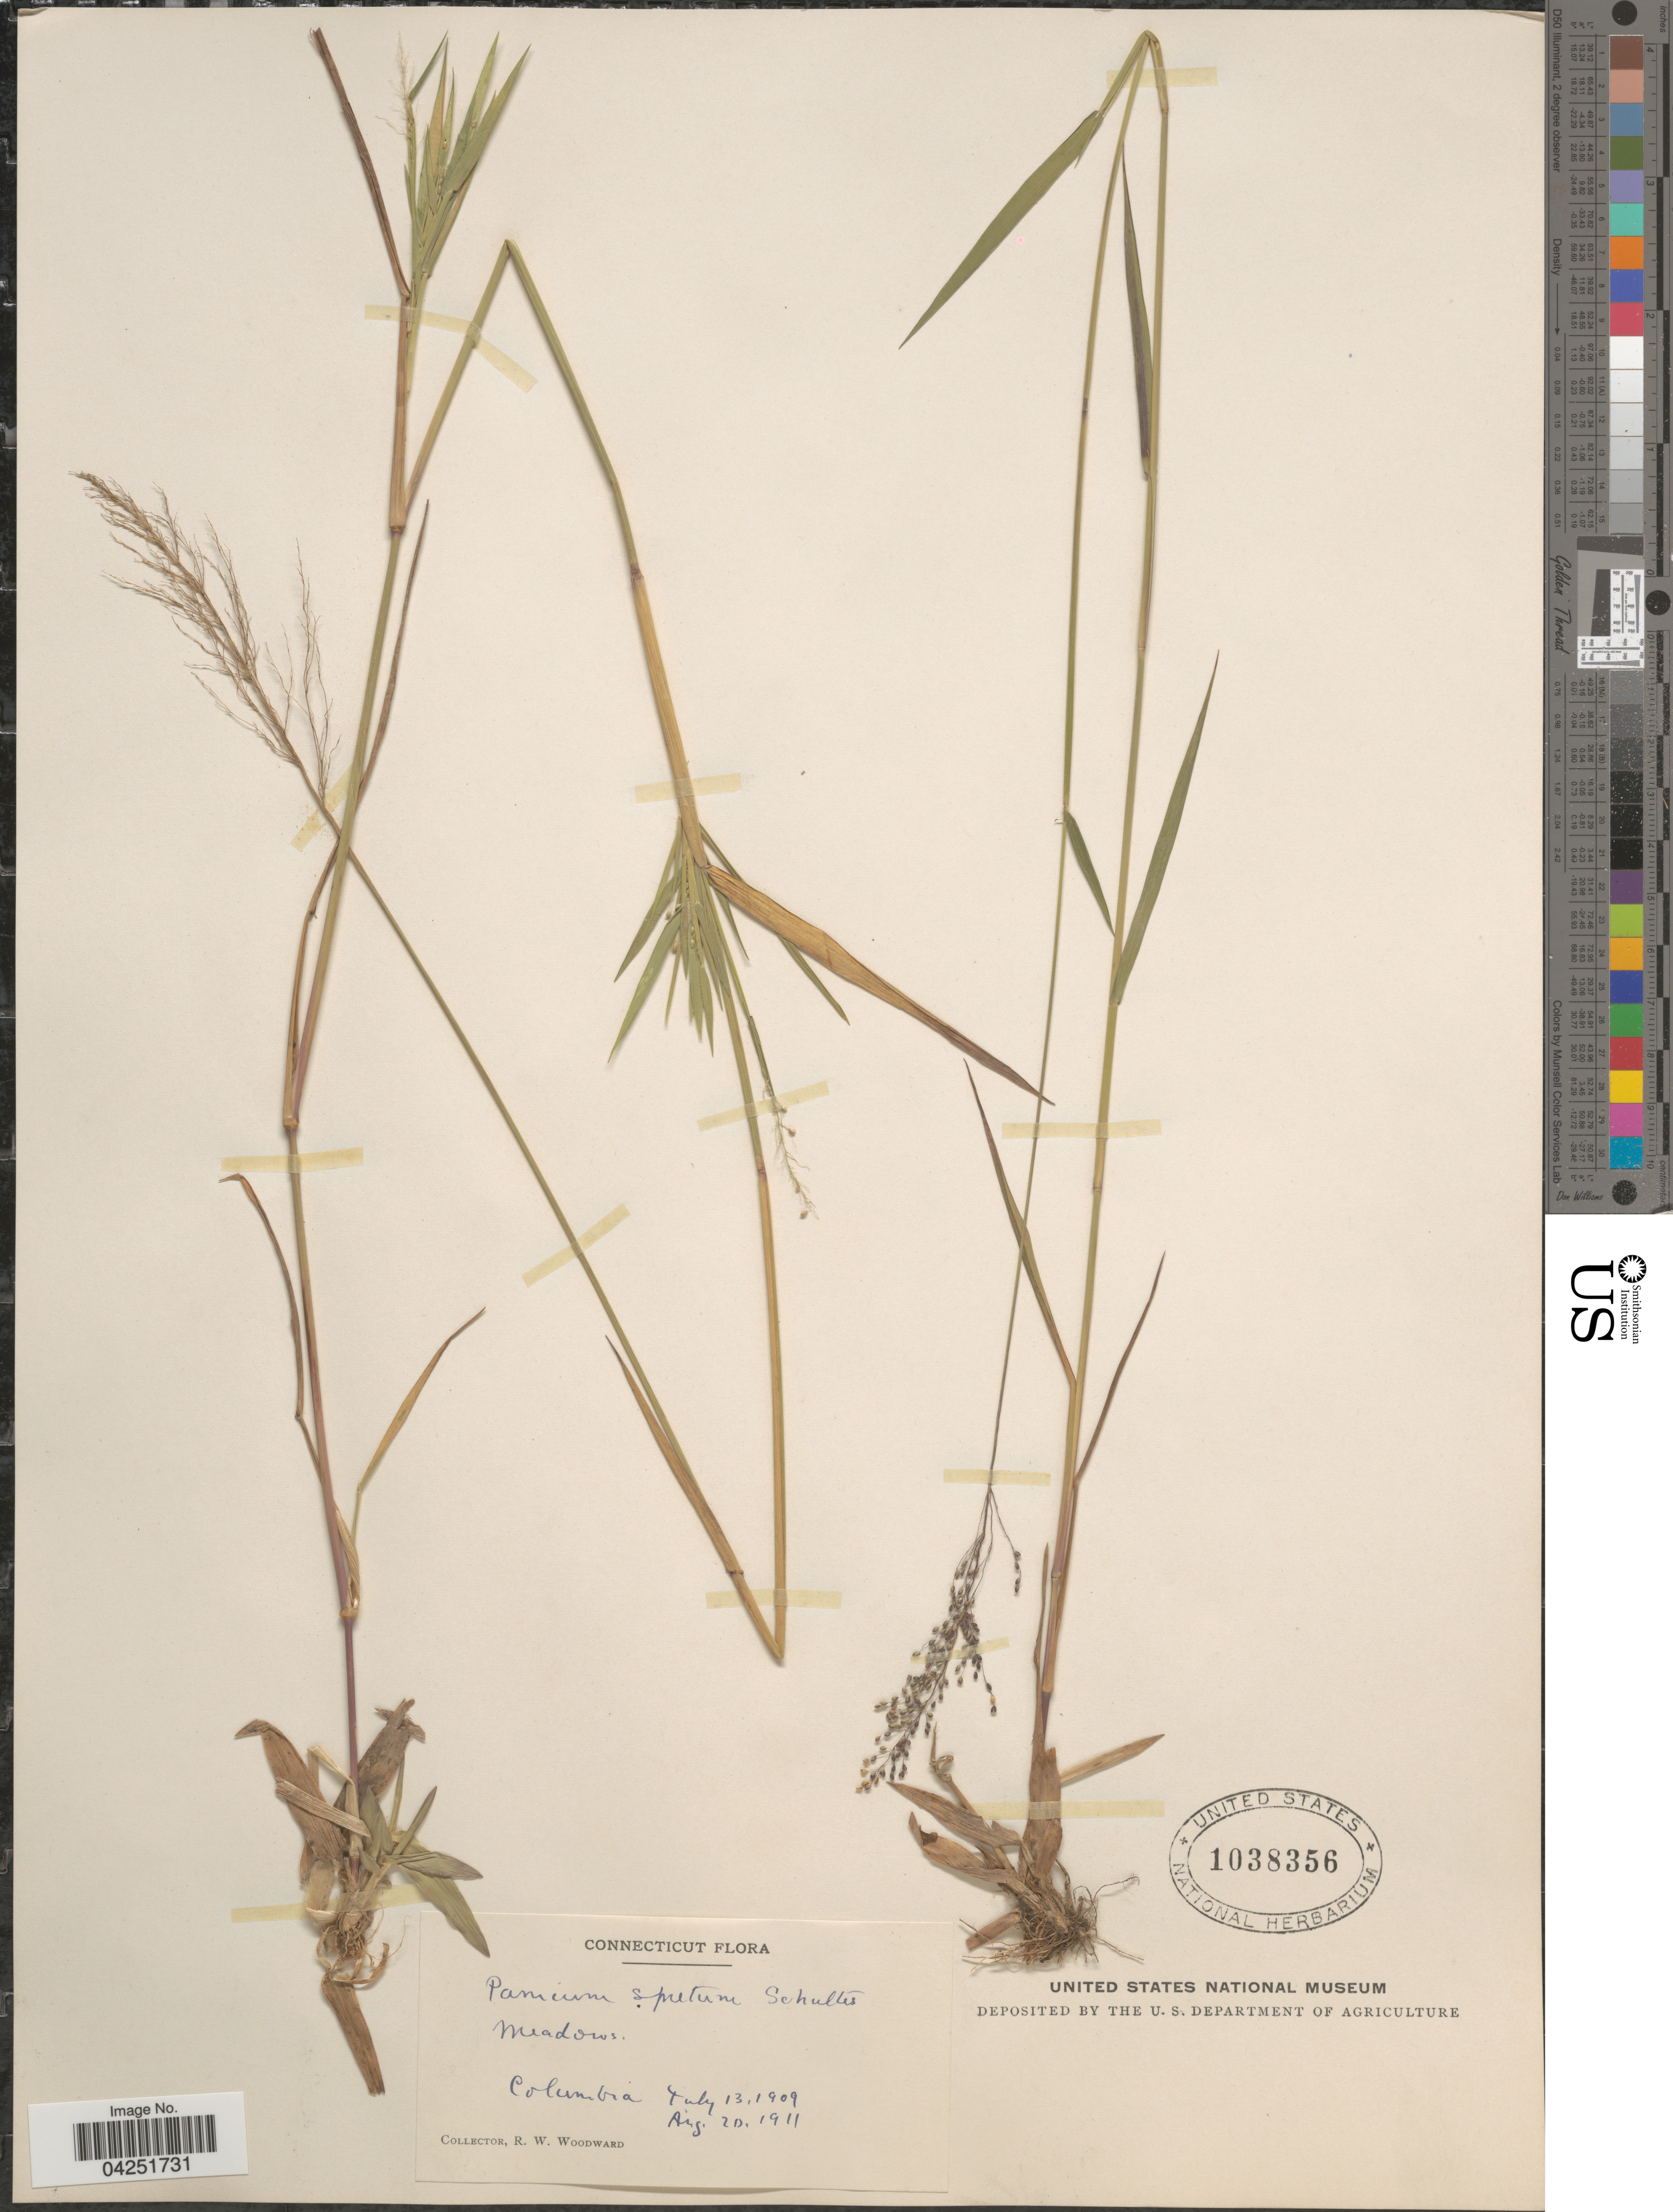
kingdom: Plantae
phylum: Tracheophyta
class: Liliopsida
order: Poales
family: Poaceae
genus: Dichanthelium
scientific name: Dichanthelium acuminatum var. densiflorum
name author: (Rand & Redfield) Gould & C.A. Clark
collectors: R. Woodward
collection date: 1909-07-13/1911-08-20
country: United States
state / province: Connecticut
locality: Columbia.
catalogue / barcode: US 1038356